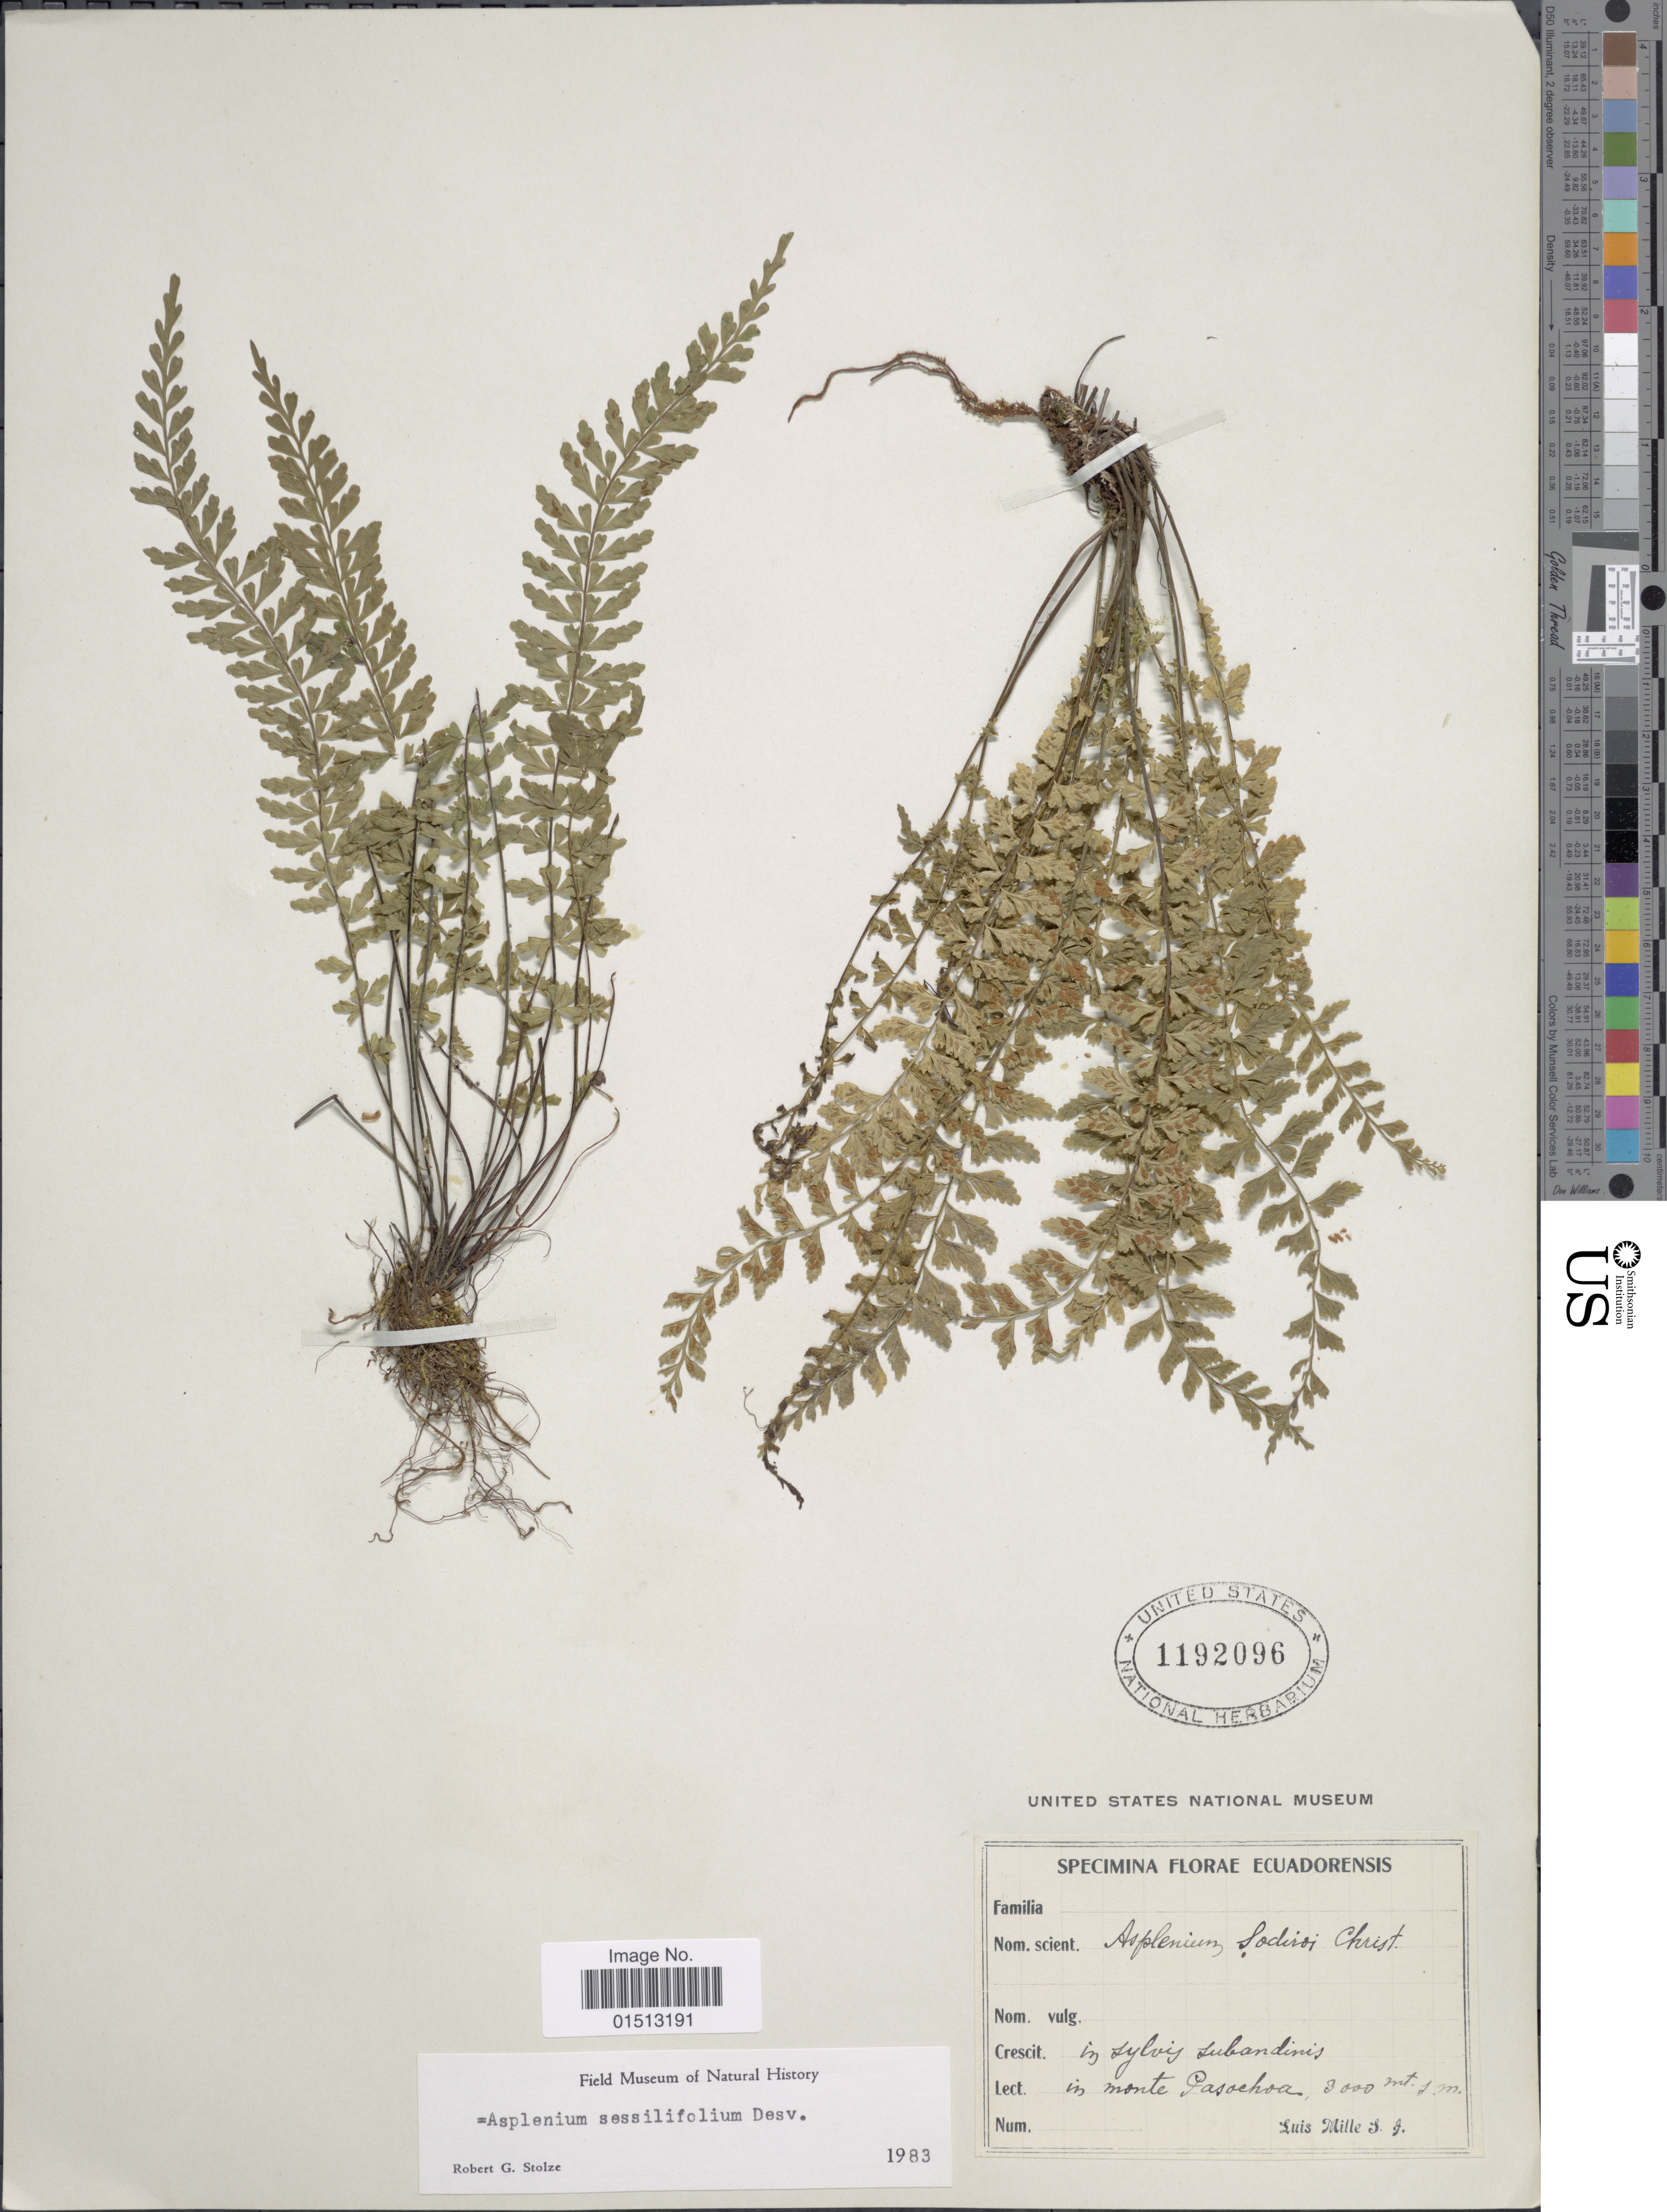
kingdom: Plantae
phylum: Tracheophyta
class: Polypodiopsida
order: Polypodiales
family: Aspleniaceae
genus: Asplenium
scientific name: Asplenium sessilifolium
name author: Desv.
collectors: L. Mille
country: Ecuador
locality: In sylvis subandinis in monte Pasochoa.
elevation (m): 3000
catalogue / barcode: US 1192096